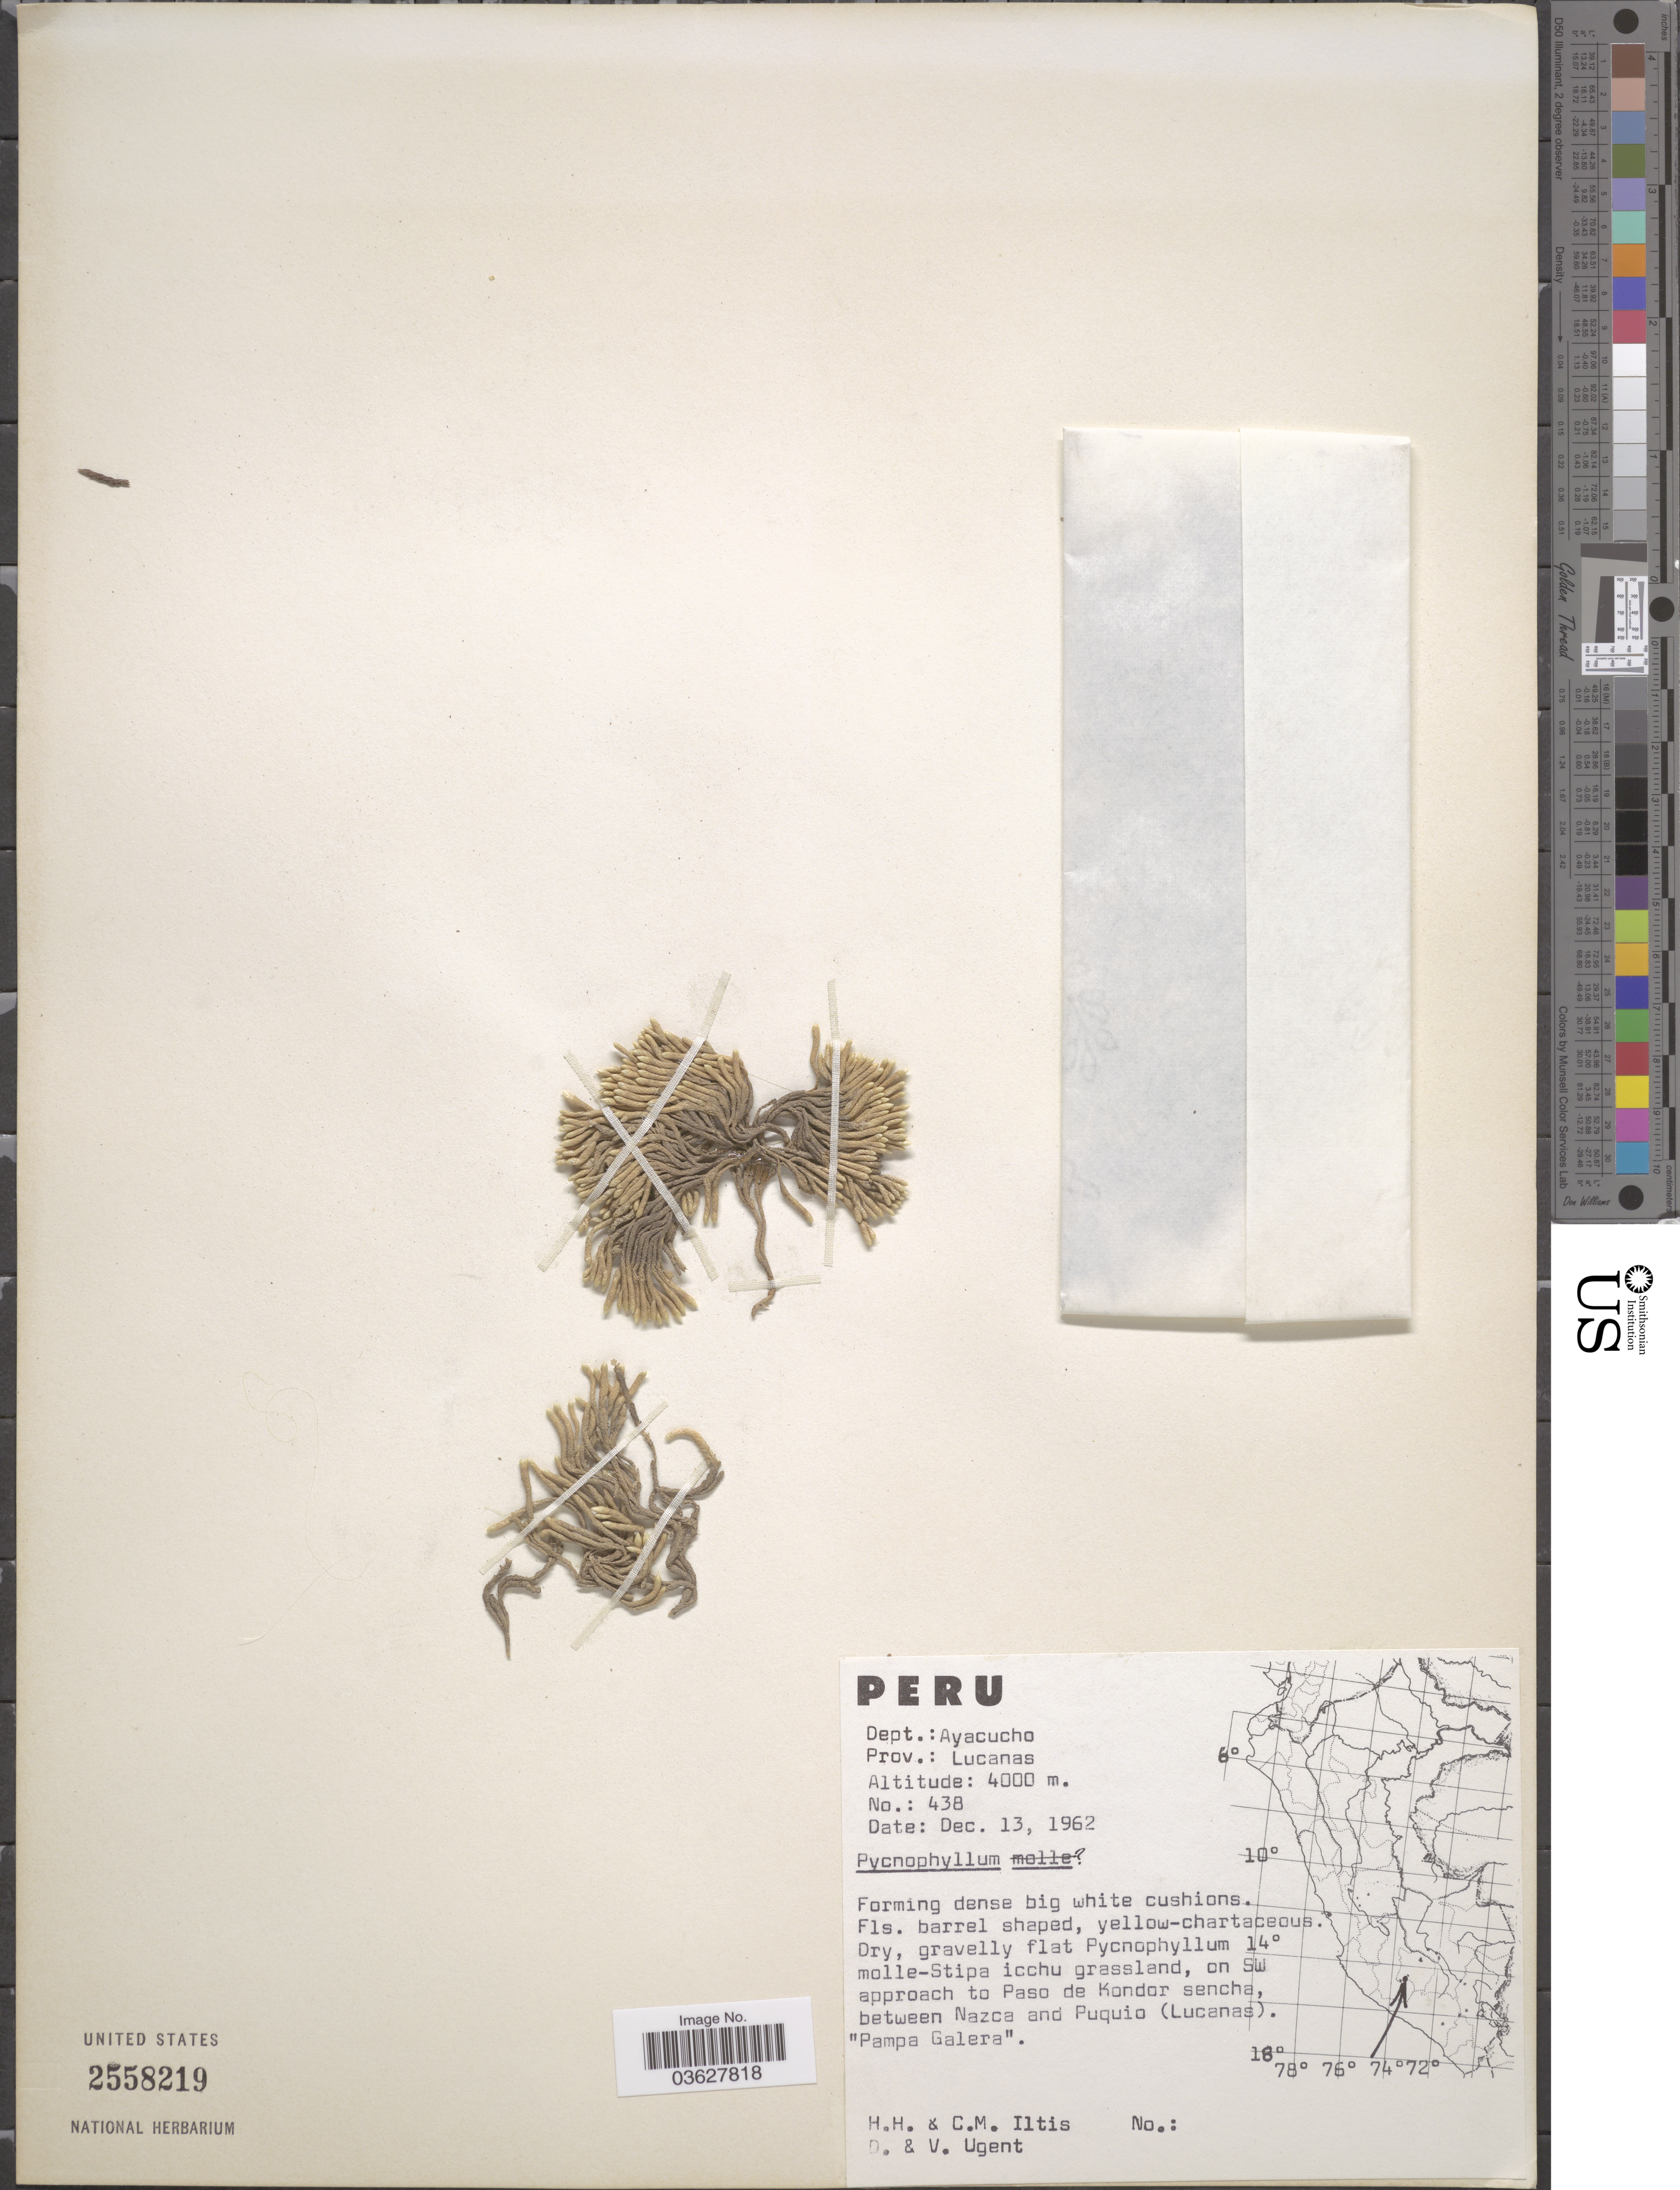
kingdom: Plantae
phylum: Tracheophyta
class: Magnoliopsida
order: Caryophyllales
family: Caryophyllaceae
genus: Pycnophyllum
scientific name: Pycnophyllum molle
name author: J. Rémy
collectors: H. H. Iltis, C. M Iltis, D. Ugent & V. Ugent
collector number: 438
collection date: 1962-12-13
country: Peru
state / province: Ayacucho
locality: Dept.: Ayacucho. Prov.: Lucanas. On SW approach to Paso de Kondor sencha, between Nazca and Puquio (Lucanas).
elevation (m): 4000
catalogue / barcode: US 2558219